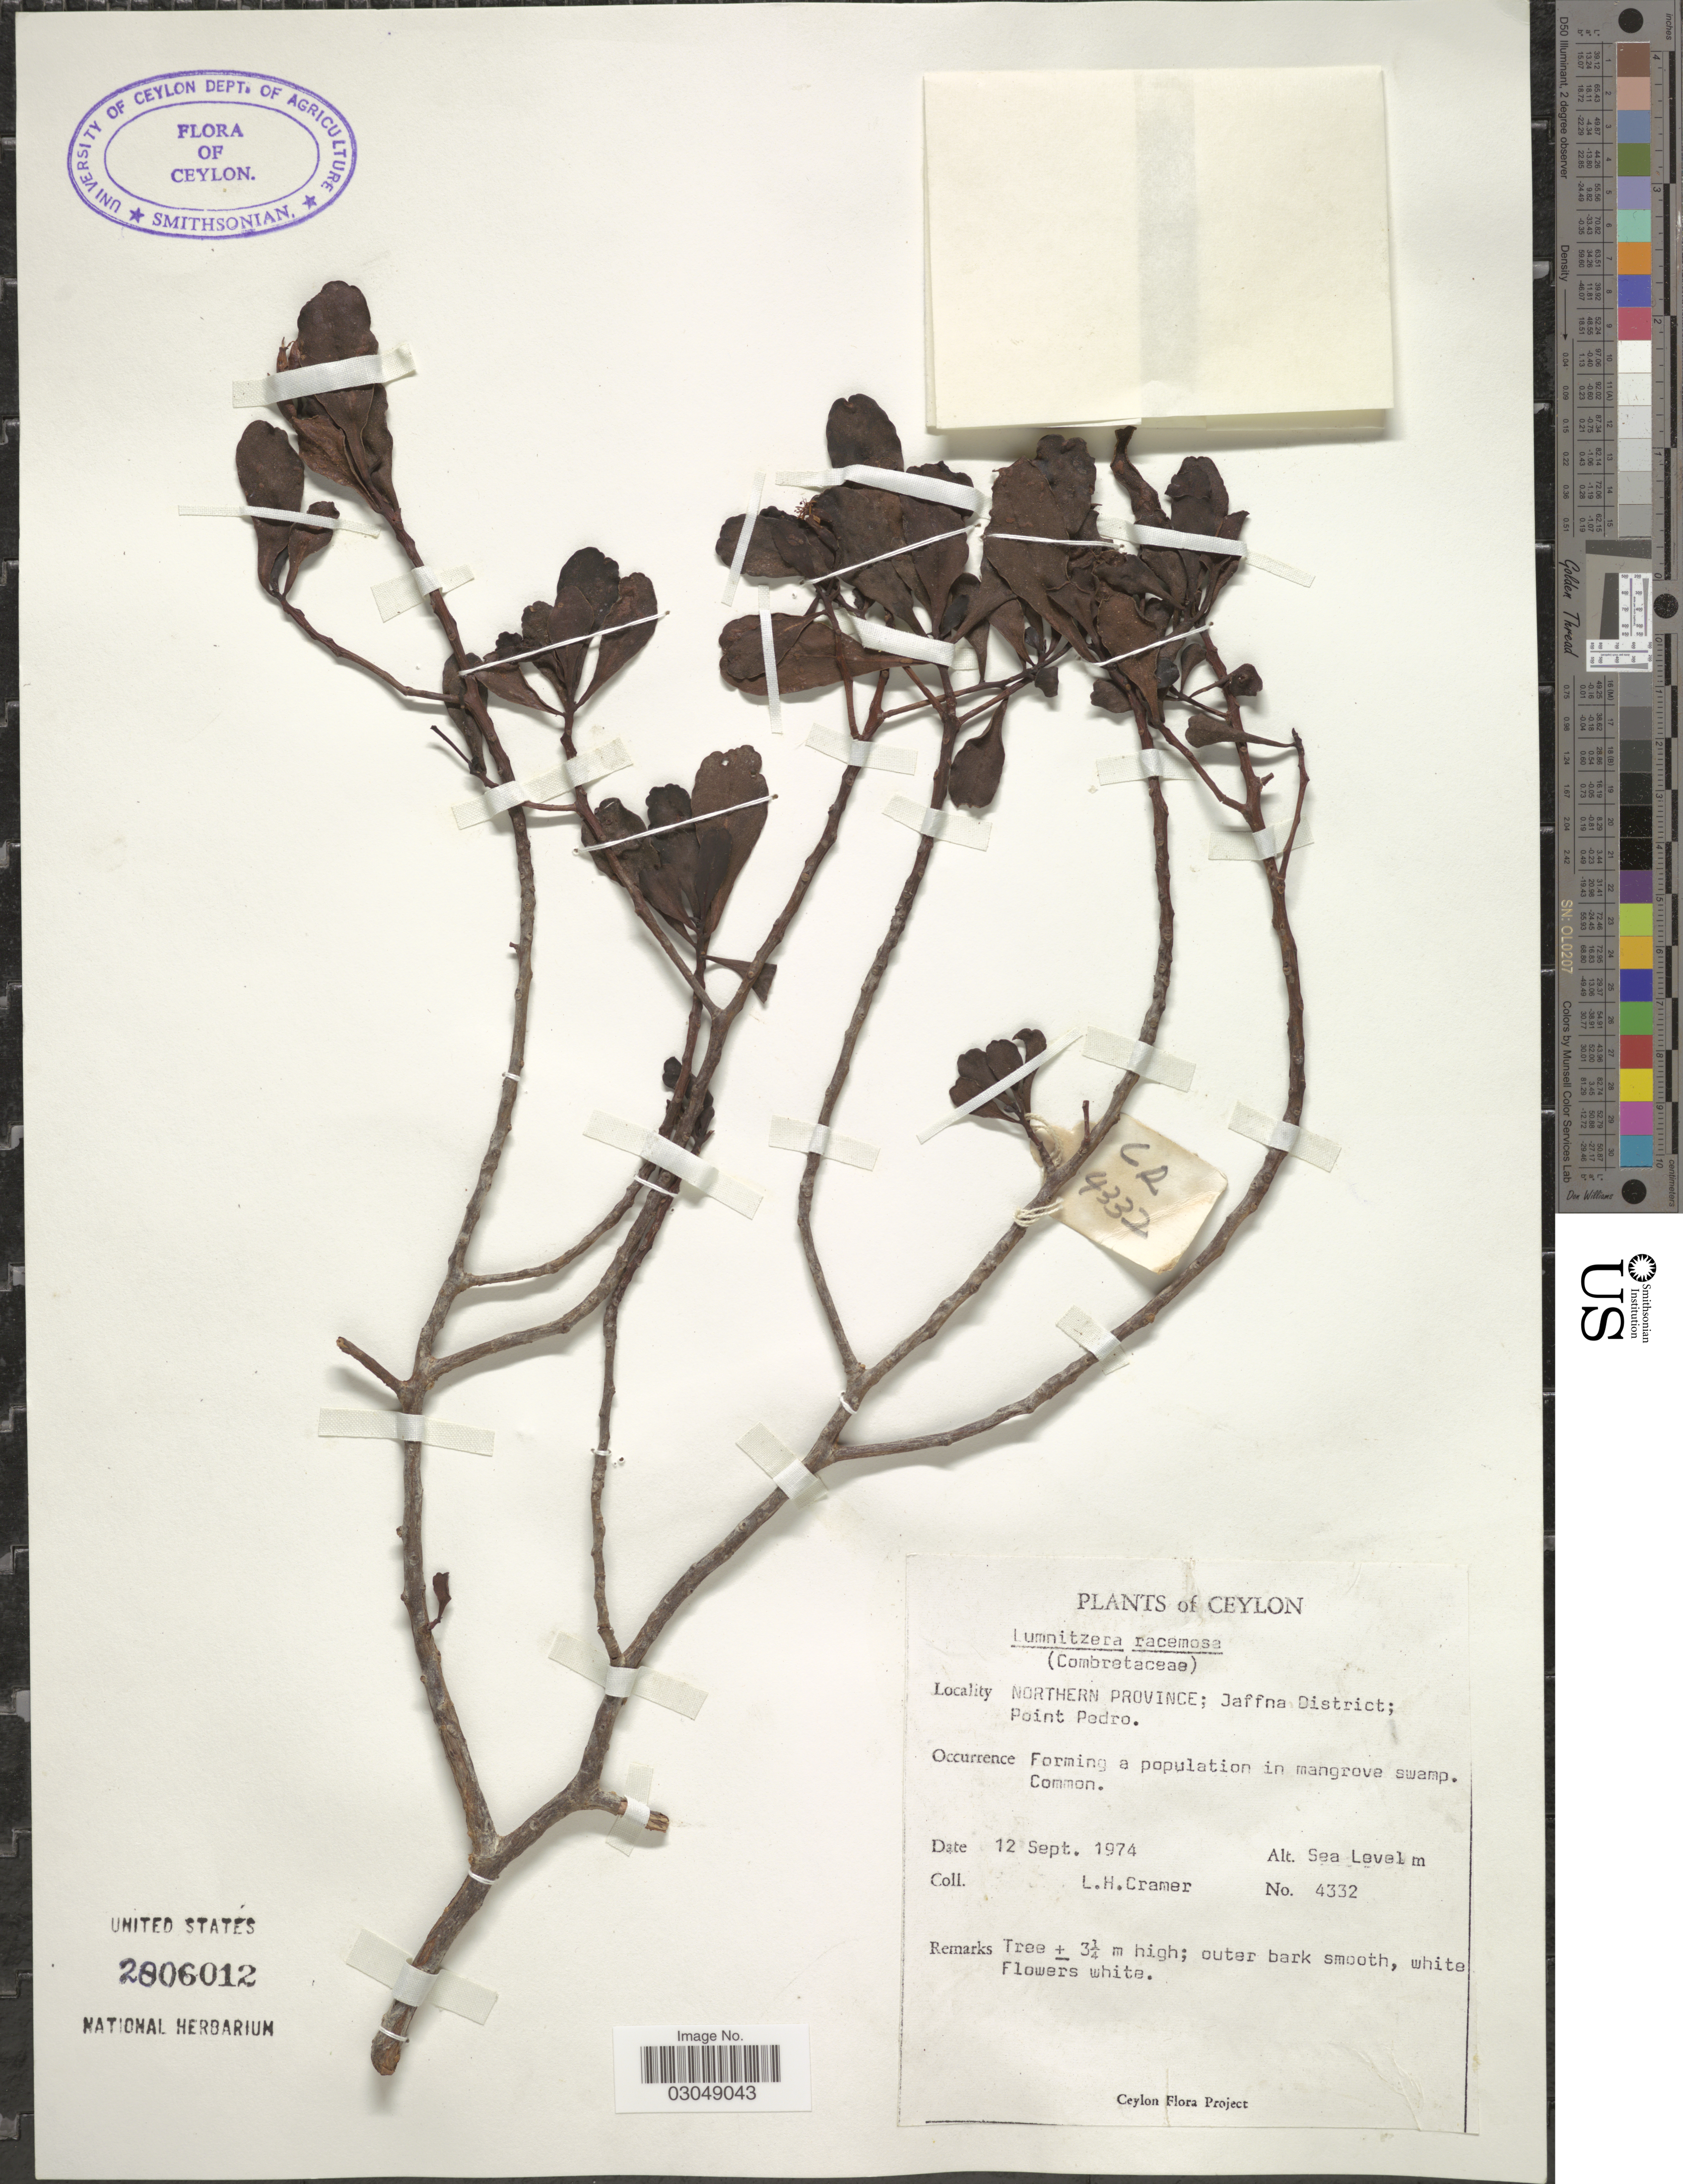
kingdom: Plantae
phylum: Tracheophyta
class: Magnoliopsida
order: Myrtales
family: Combretaceae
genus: Lumnitzera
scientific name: Lumnitzera racemosa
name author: Willd.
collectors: L. H. Cramer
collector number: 4332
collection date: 1974-09-12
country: Sri Lanka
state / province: Northern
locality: Ceylon. Jaffna District; Point Pedro.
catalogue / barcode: US 2806012